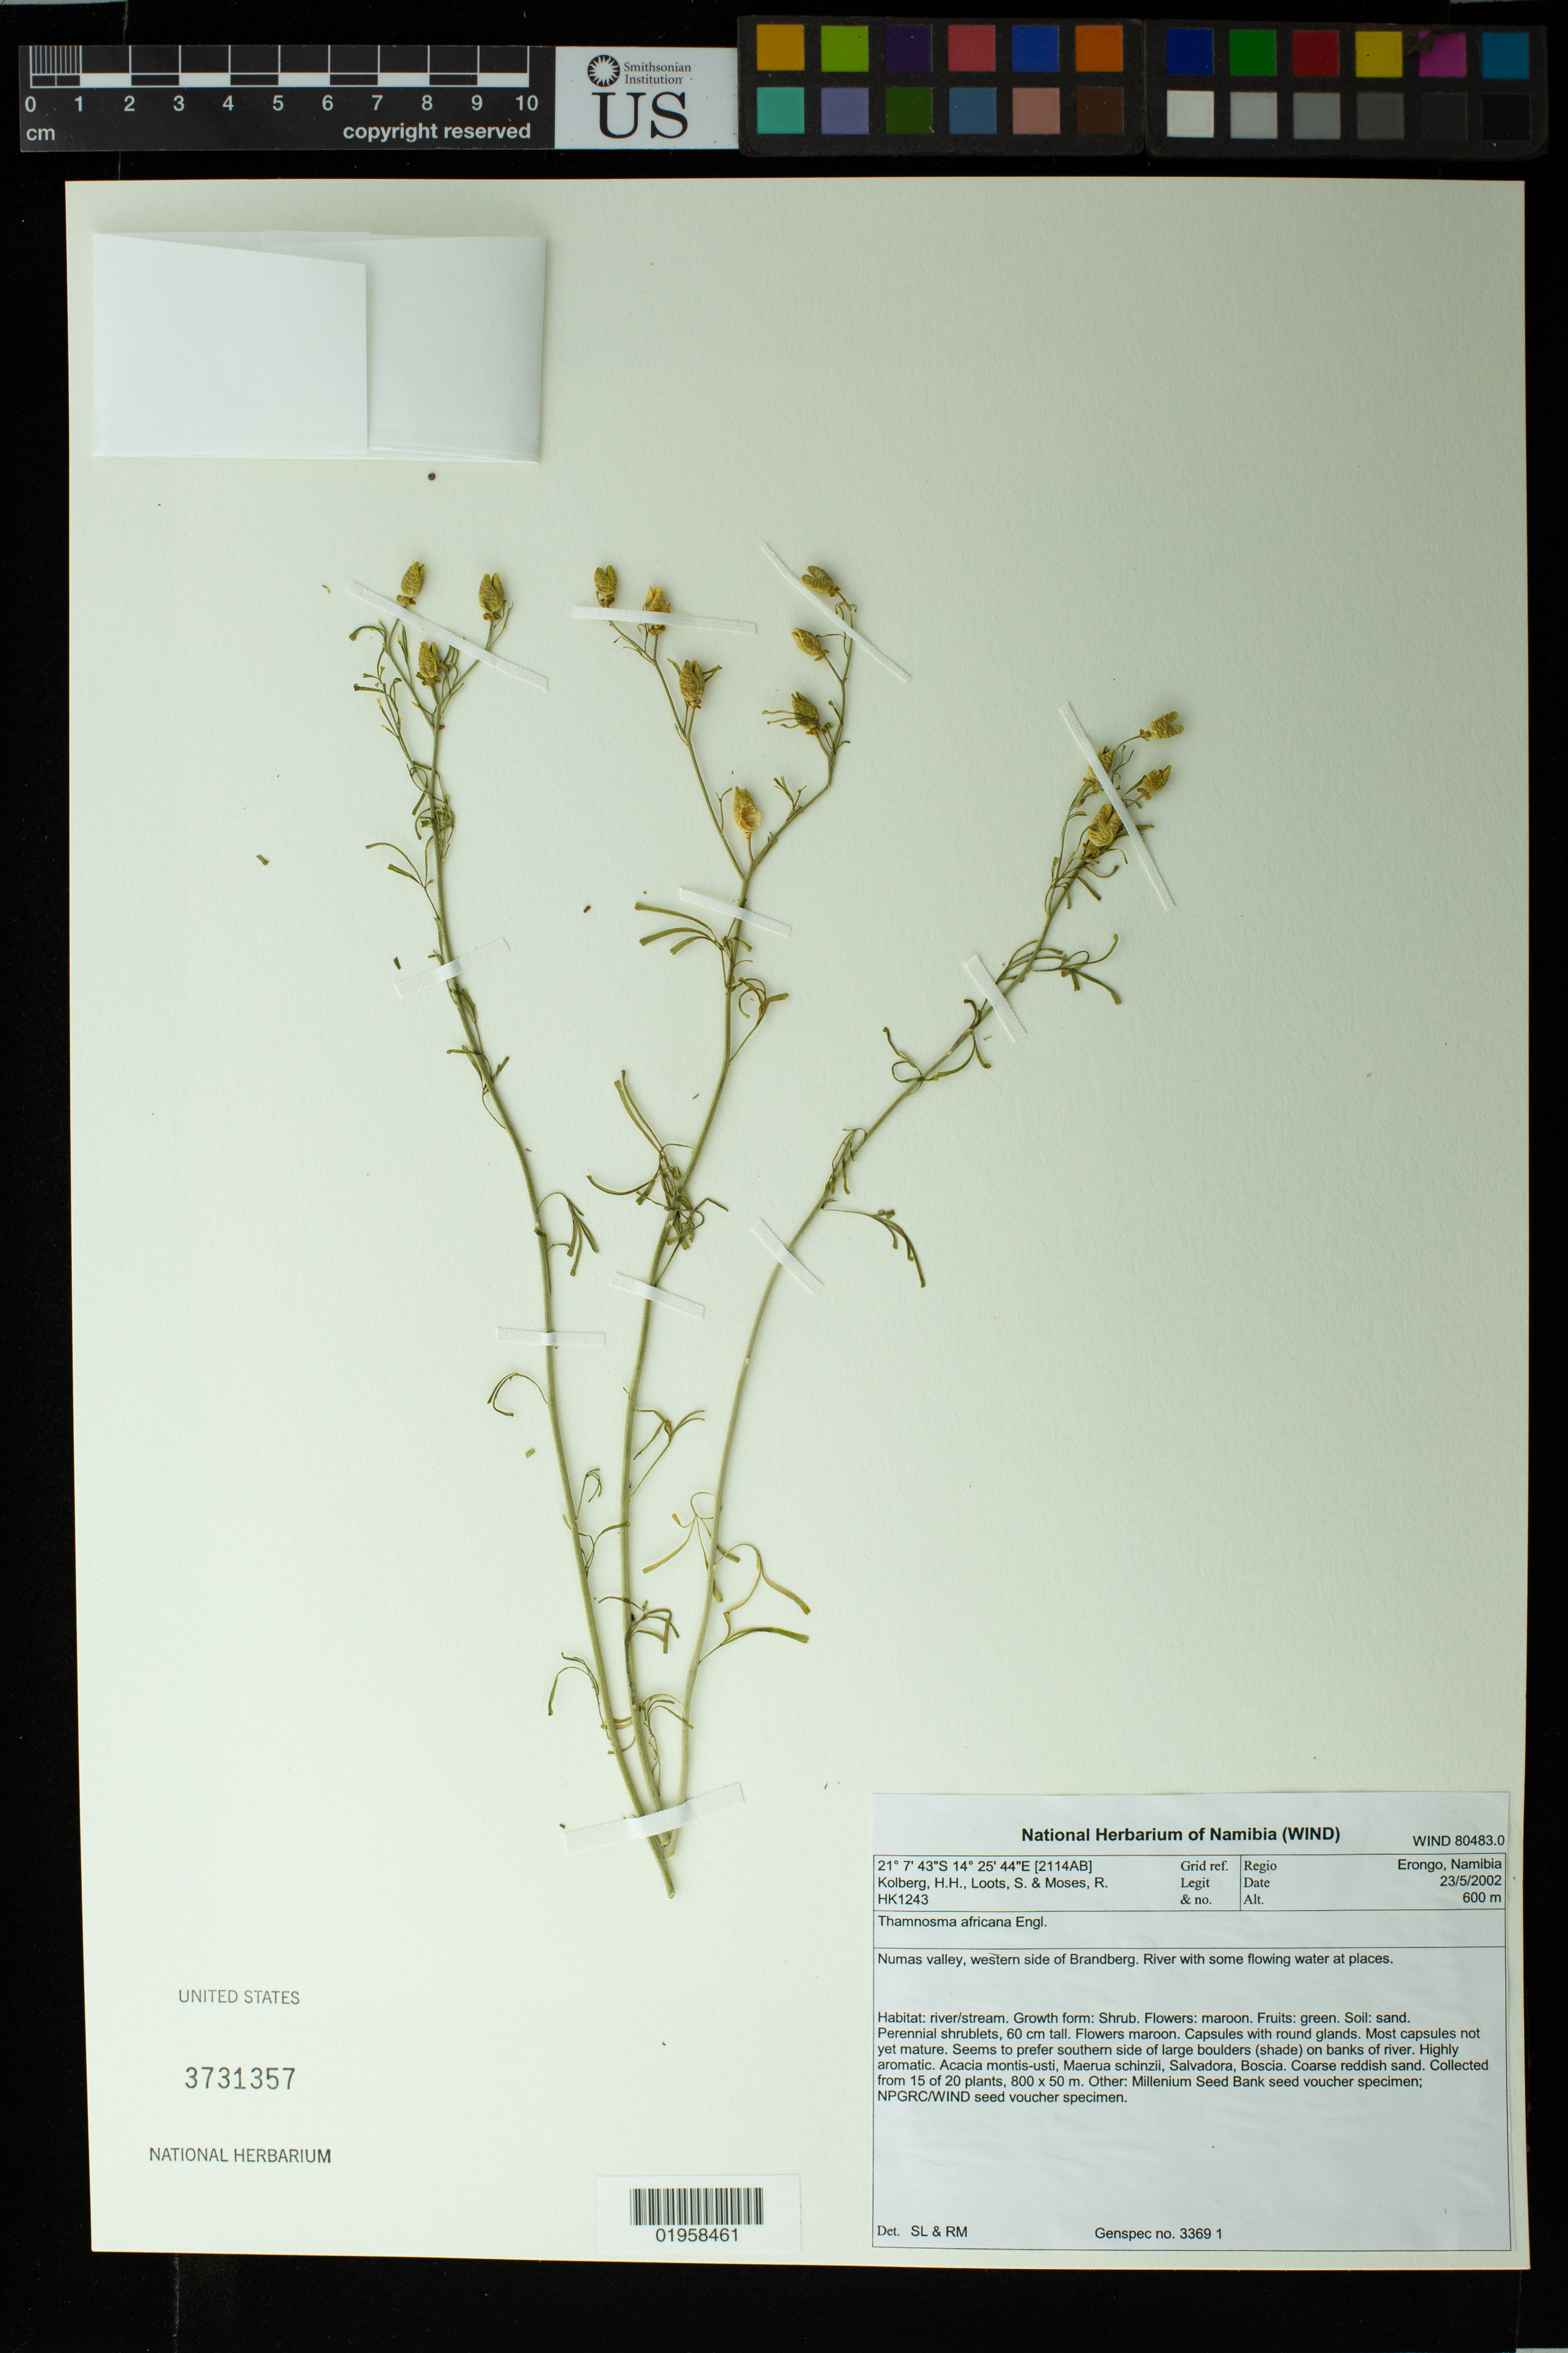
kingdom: Plantae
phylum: Tracheophyta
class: Magnoliopsida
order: Sapindales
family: Rutaceae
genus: Thamnosma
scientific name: Thamnosma africana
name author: Engl.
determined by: Loots, S.; Moses, R.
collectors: H. H. Kolberg, S. Loots & R. Moses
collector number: HK1243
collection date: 2002-05-23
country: Namibia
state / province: Erongo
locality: Numas Valley, western side of Brandberg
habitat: River with some flowing water at places. Soil: sand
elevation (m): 600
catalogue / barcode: US 3731357